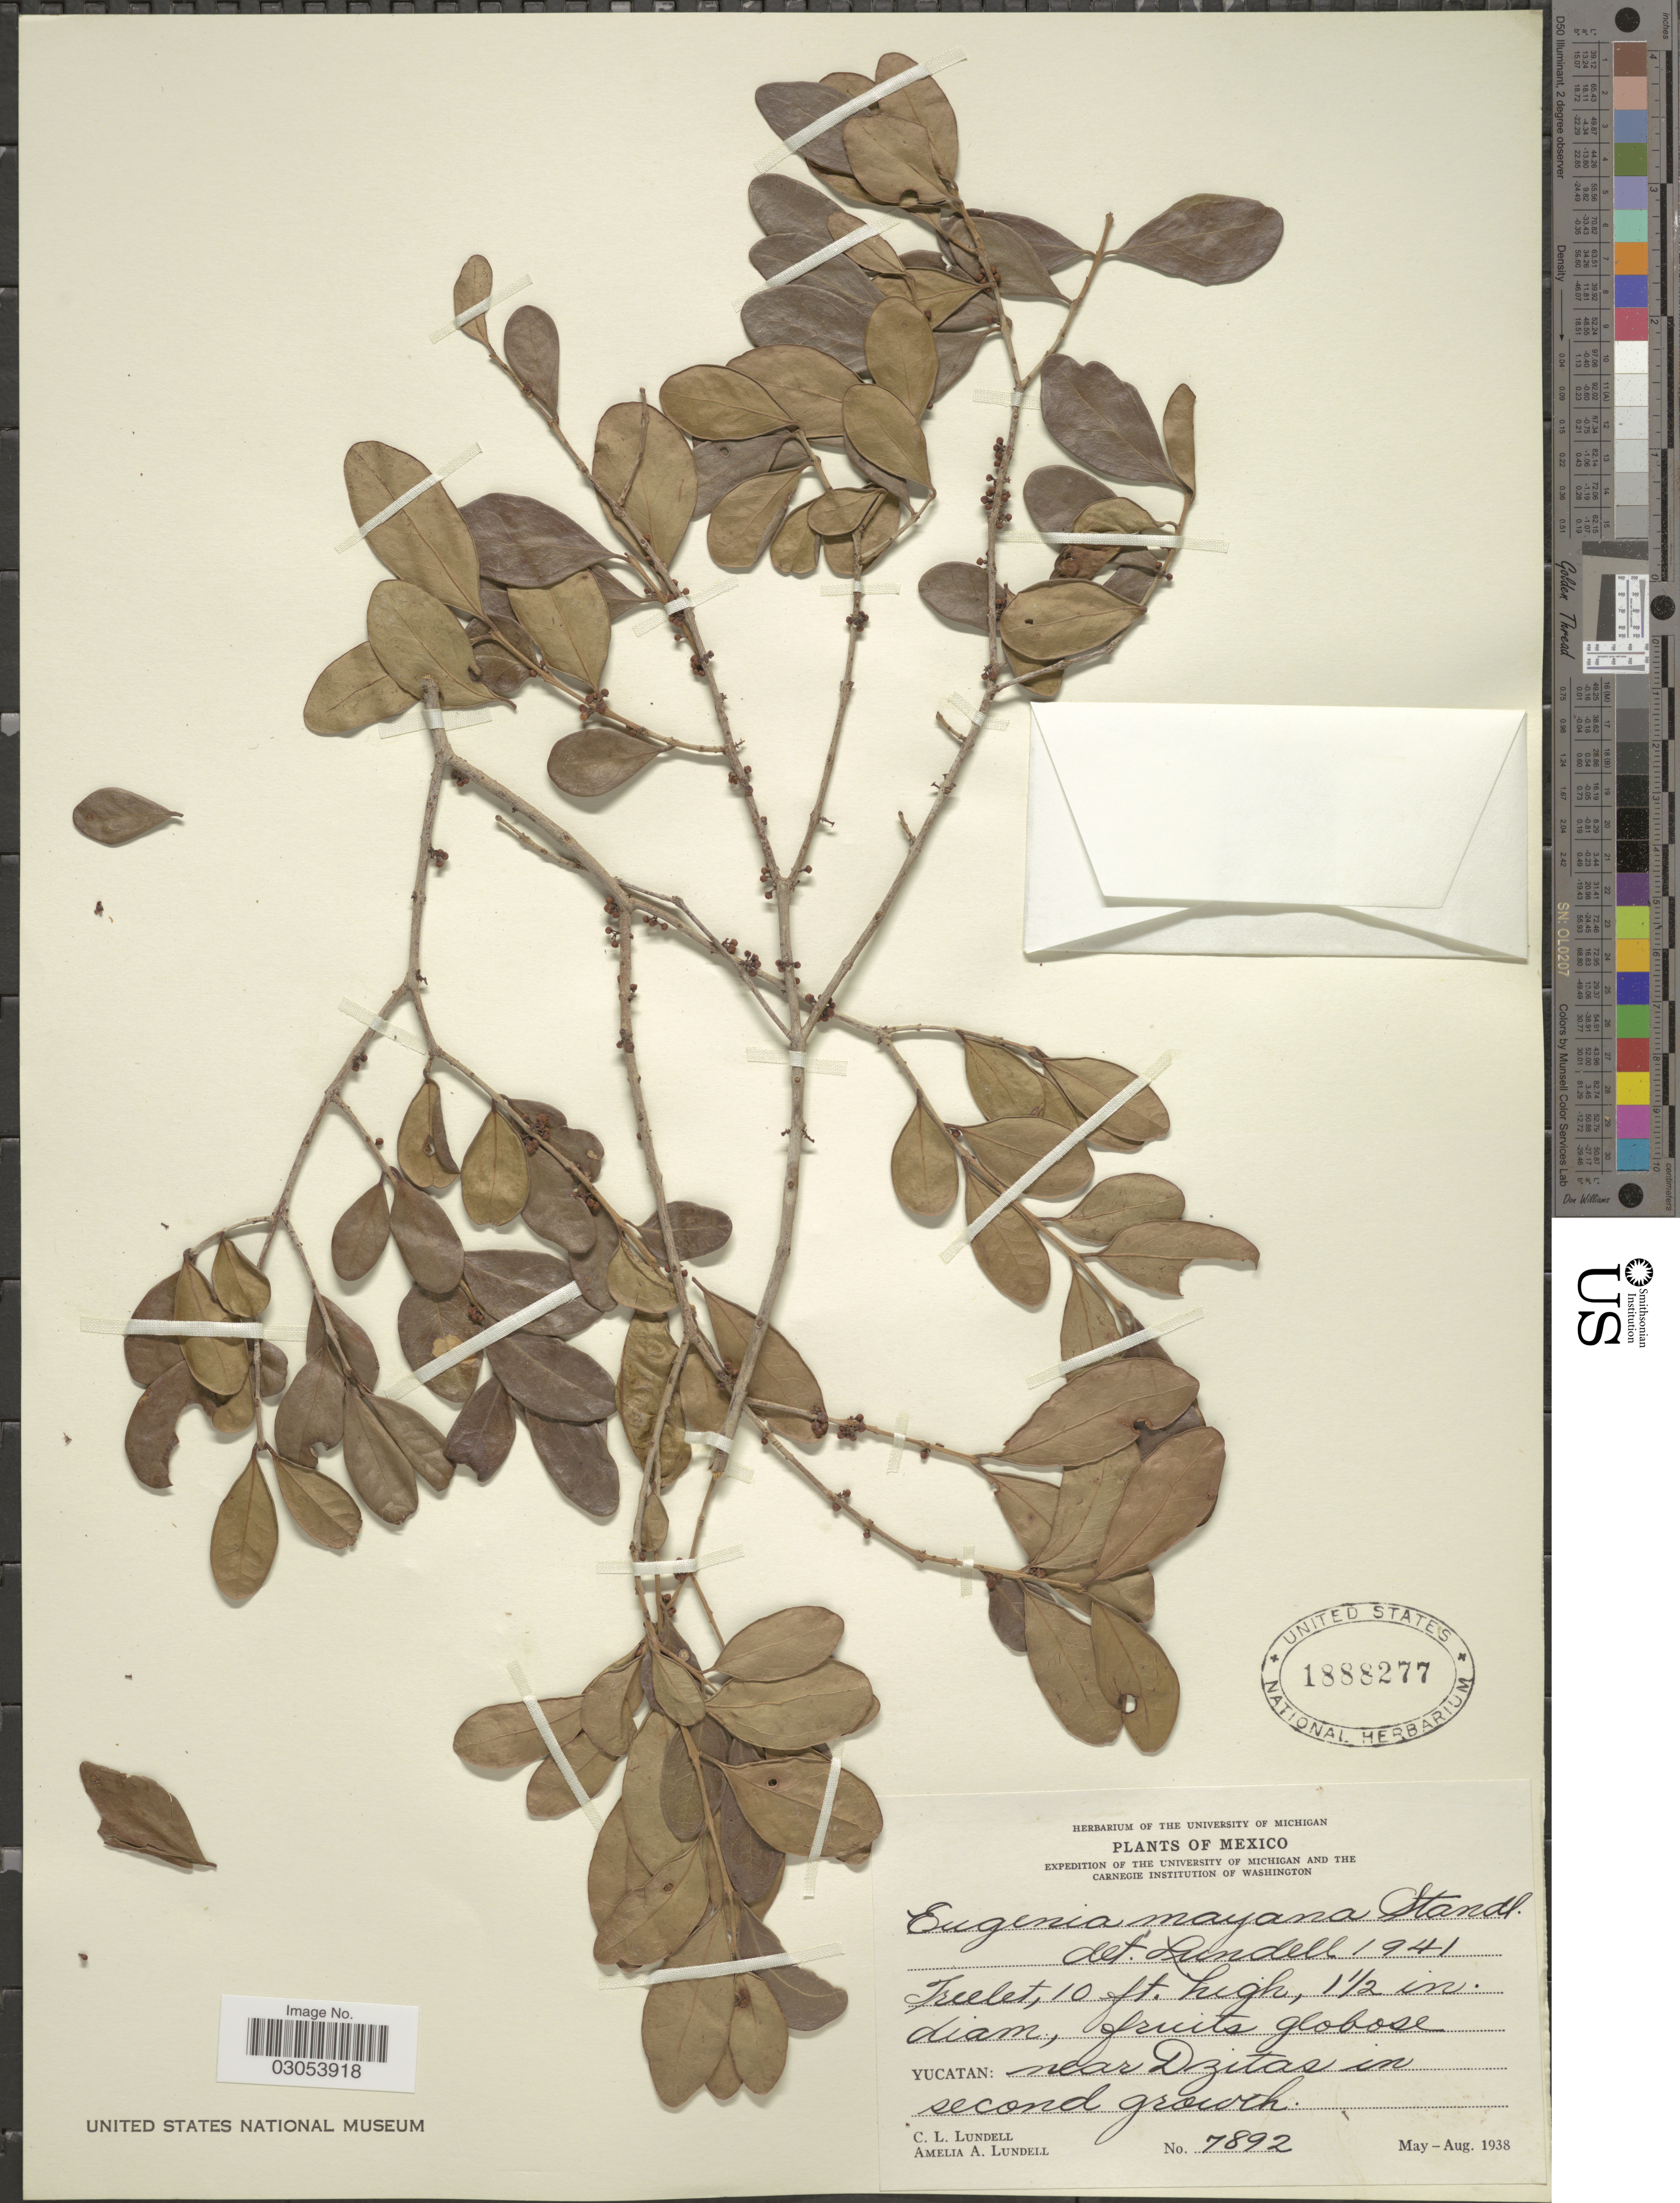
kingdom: Plantae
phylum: Tracheophyta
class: Magnoliopsida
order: Myrtales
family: Myrtaceae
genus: Eugenia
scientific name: Eugenia mayana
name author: Standl.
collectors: C. L. Lundell & A. A. Lundell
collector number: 7892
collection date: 1938-05/1938-08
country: Mexico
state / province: Yucatán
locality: Near Dzitas in second growth.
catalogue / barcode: US 1888277